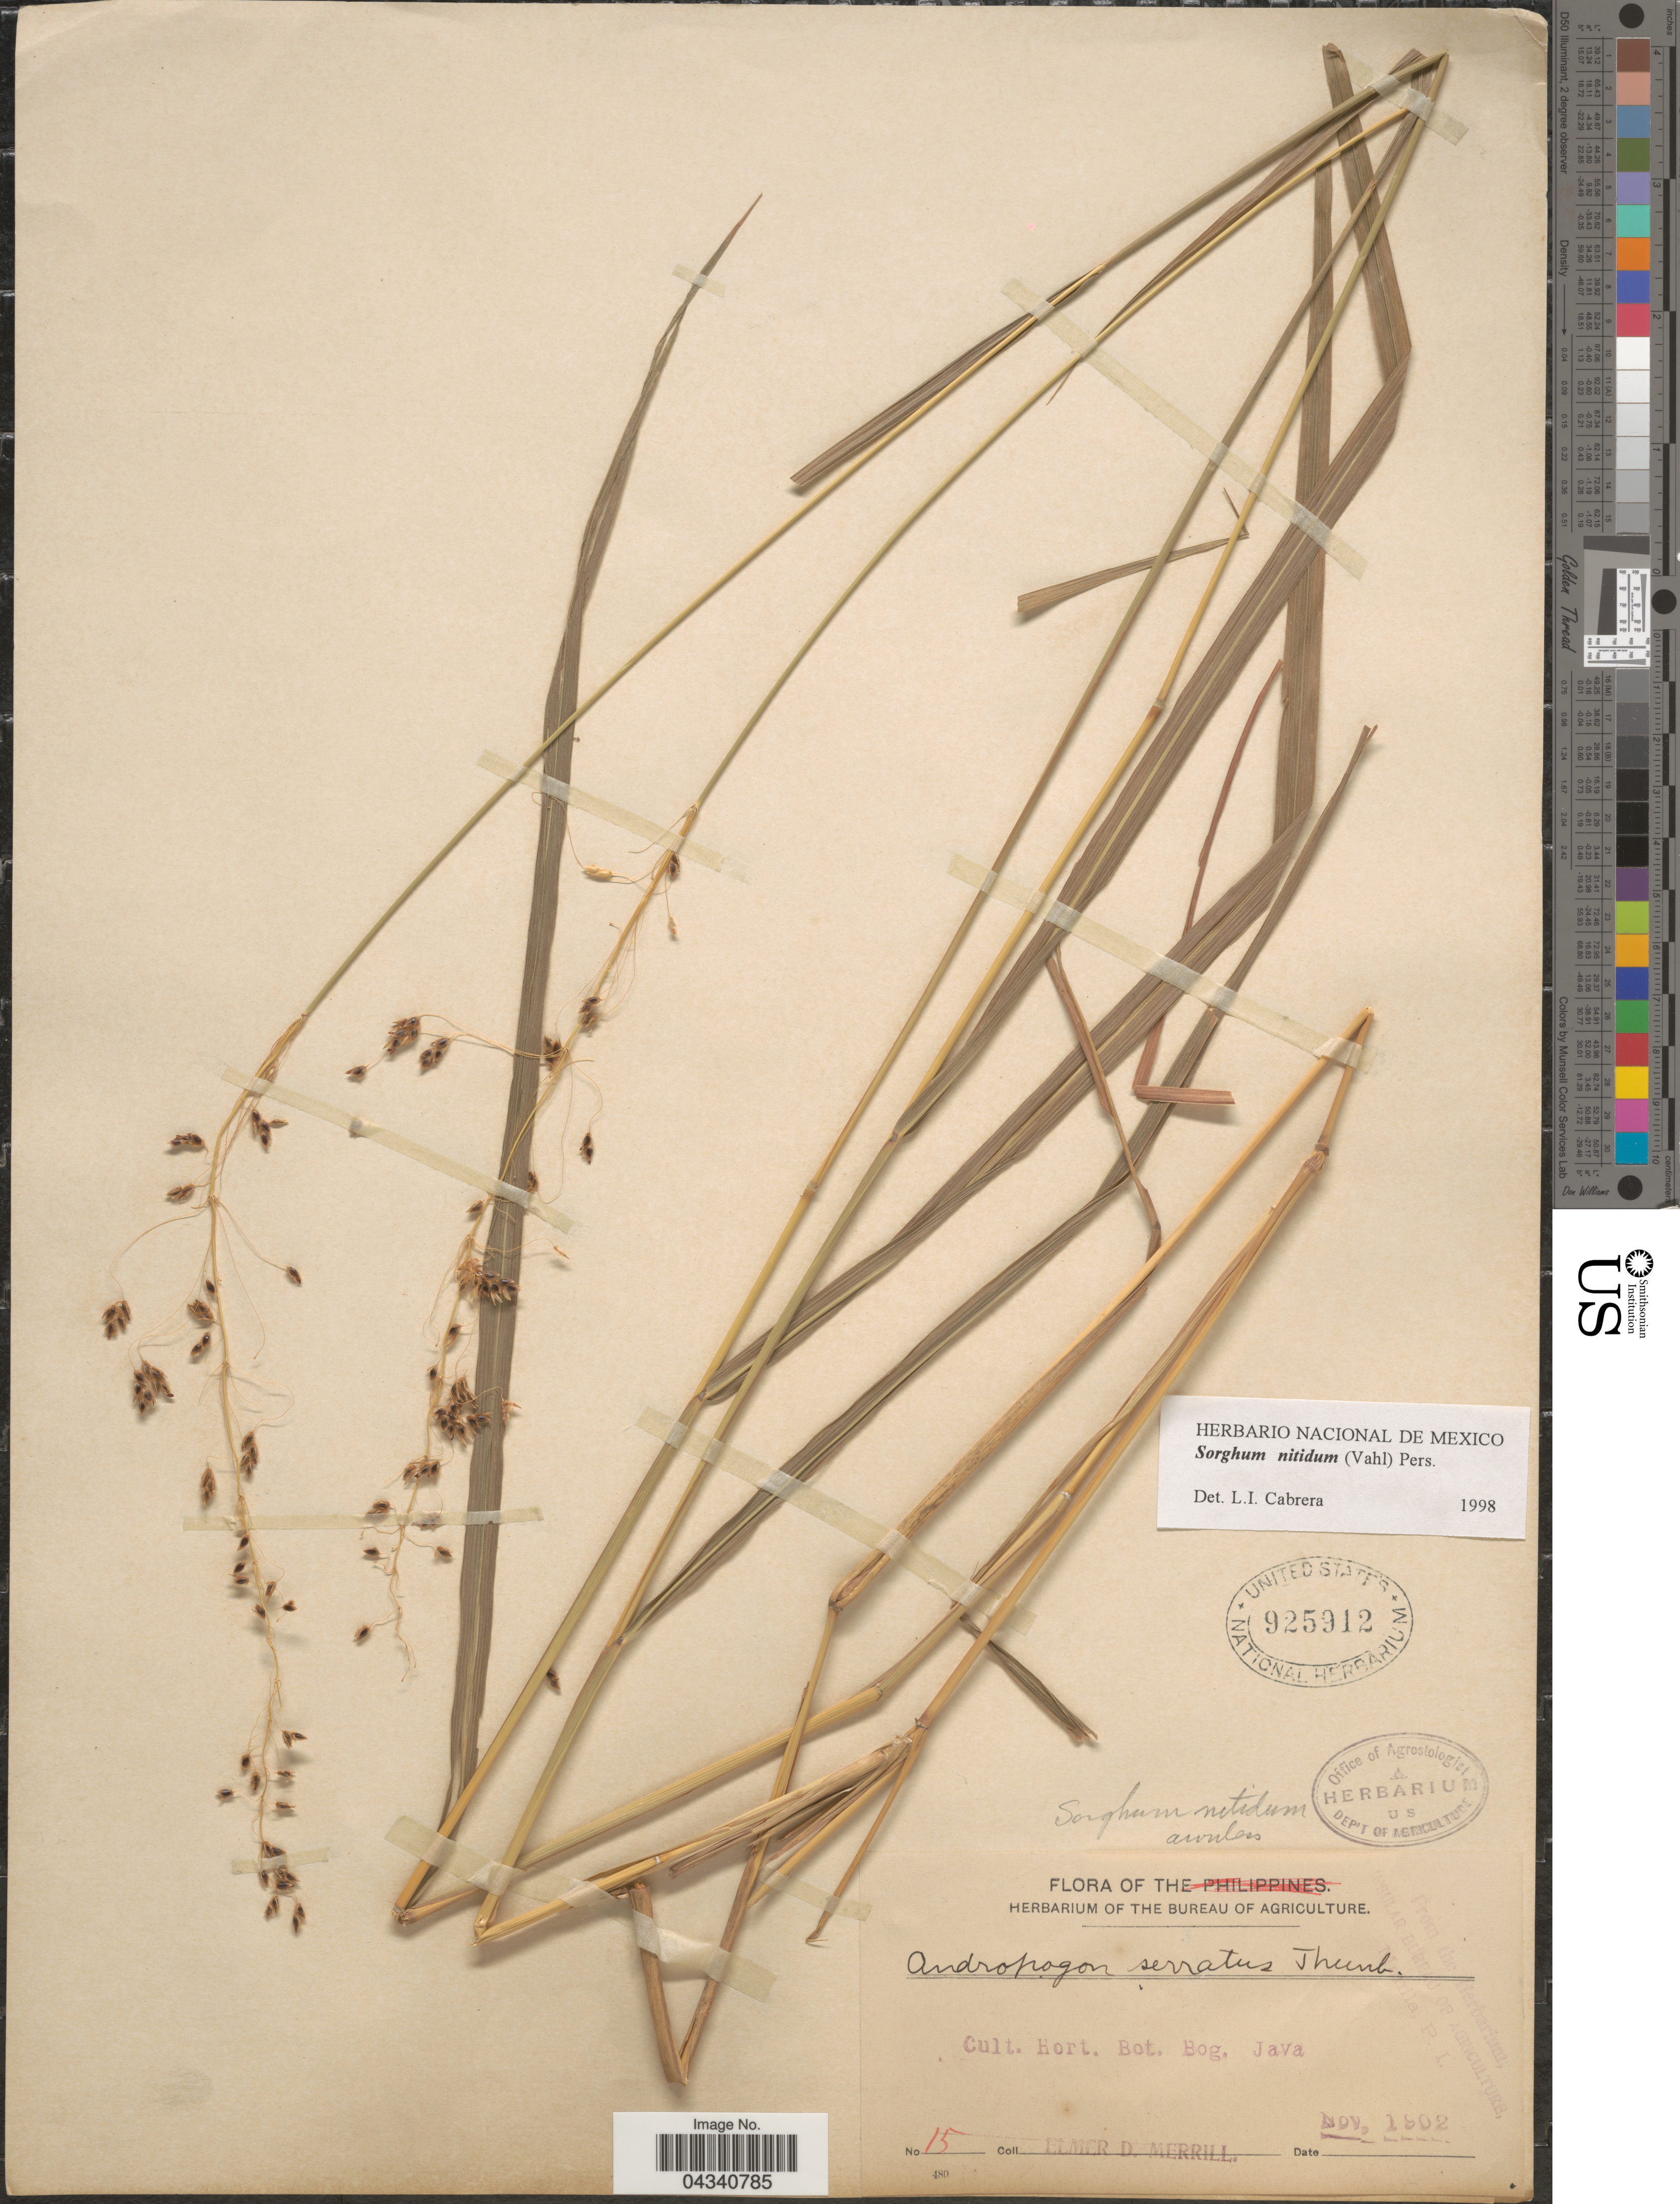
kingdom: Plantae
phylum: Tracheophyta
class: Liliopsida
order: Poales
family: Poaceae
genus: Sorghum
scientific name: Sorghum nitidum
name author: (Vahl) Pers.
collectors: E. D. Merrill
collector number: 15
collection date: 1902-11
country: Indonesia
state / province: Java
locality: Cult. Hort. Bot. Bog. Java.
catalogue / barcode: US 925912